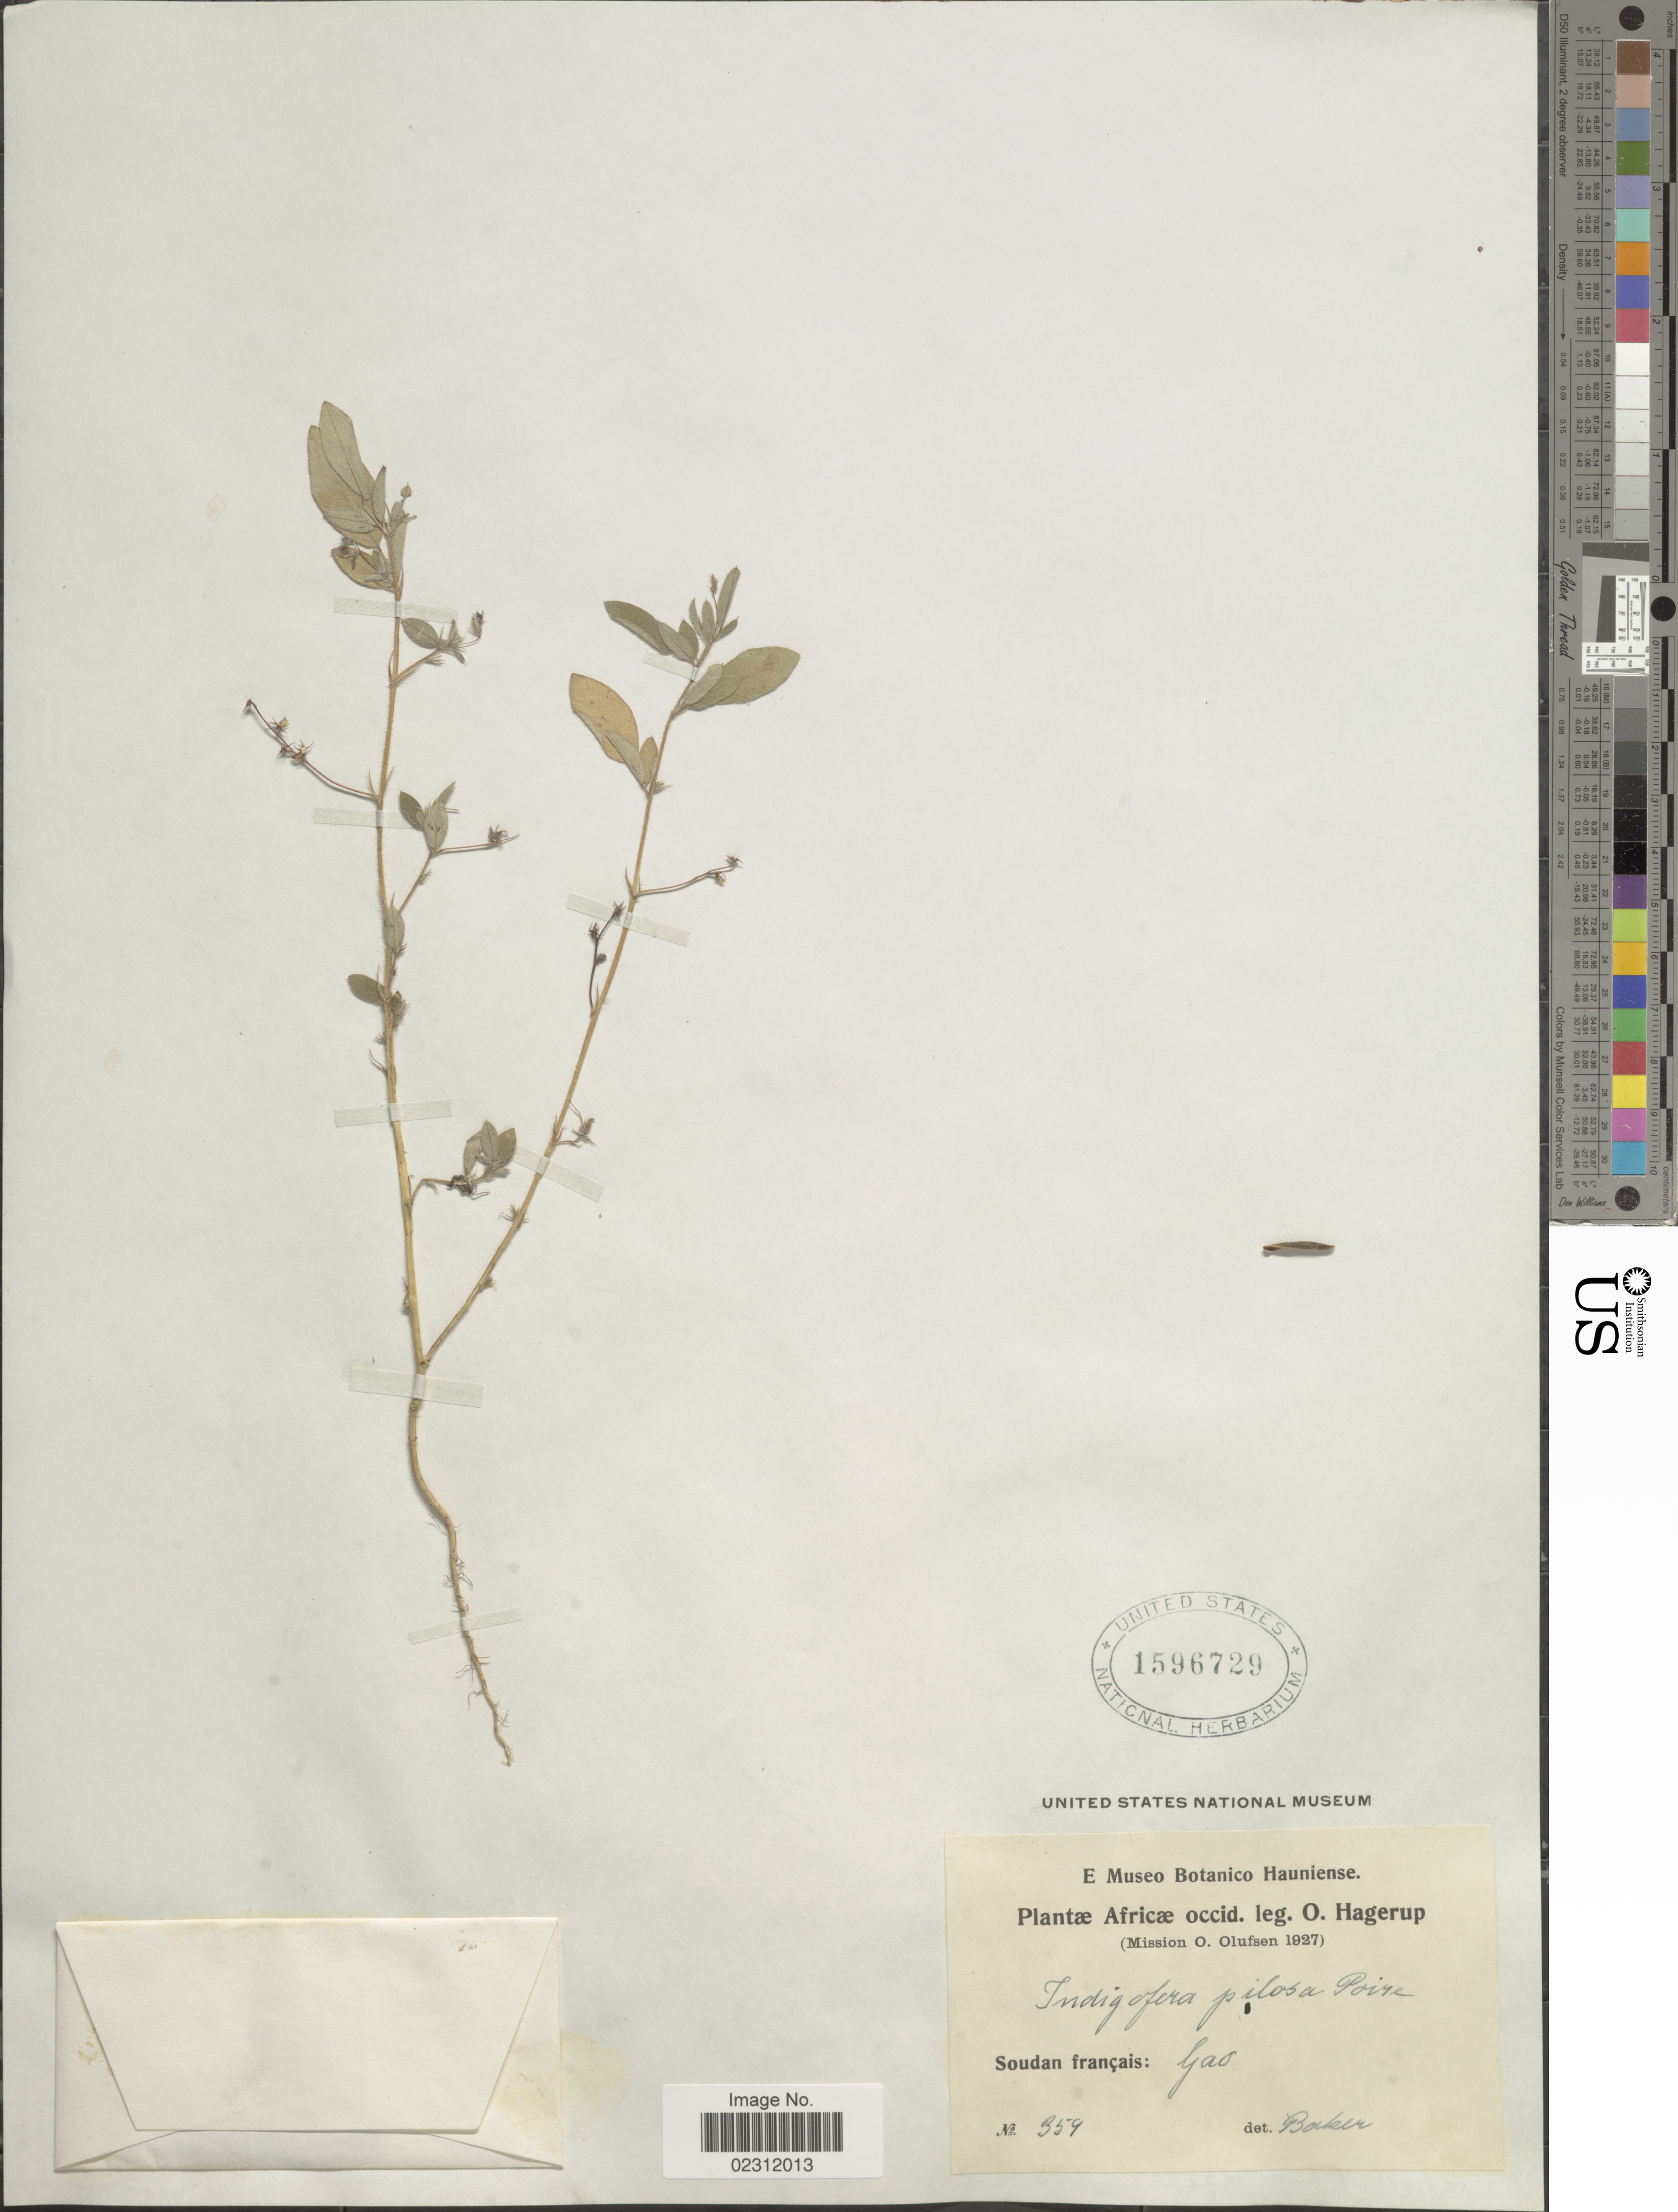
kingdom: Plantae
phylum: Tracheophyta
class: Magnoliopsida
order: Fabales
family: Fabaceae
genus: Indigofera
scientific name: Indigofera pilosa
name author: Poir.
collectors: O. Hagerup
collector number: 359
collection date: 1927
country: Mali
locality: Africae occid., Soudan francais, Gao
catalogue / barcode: US 1596729